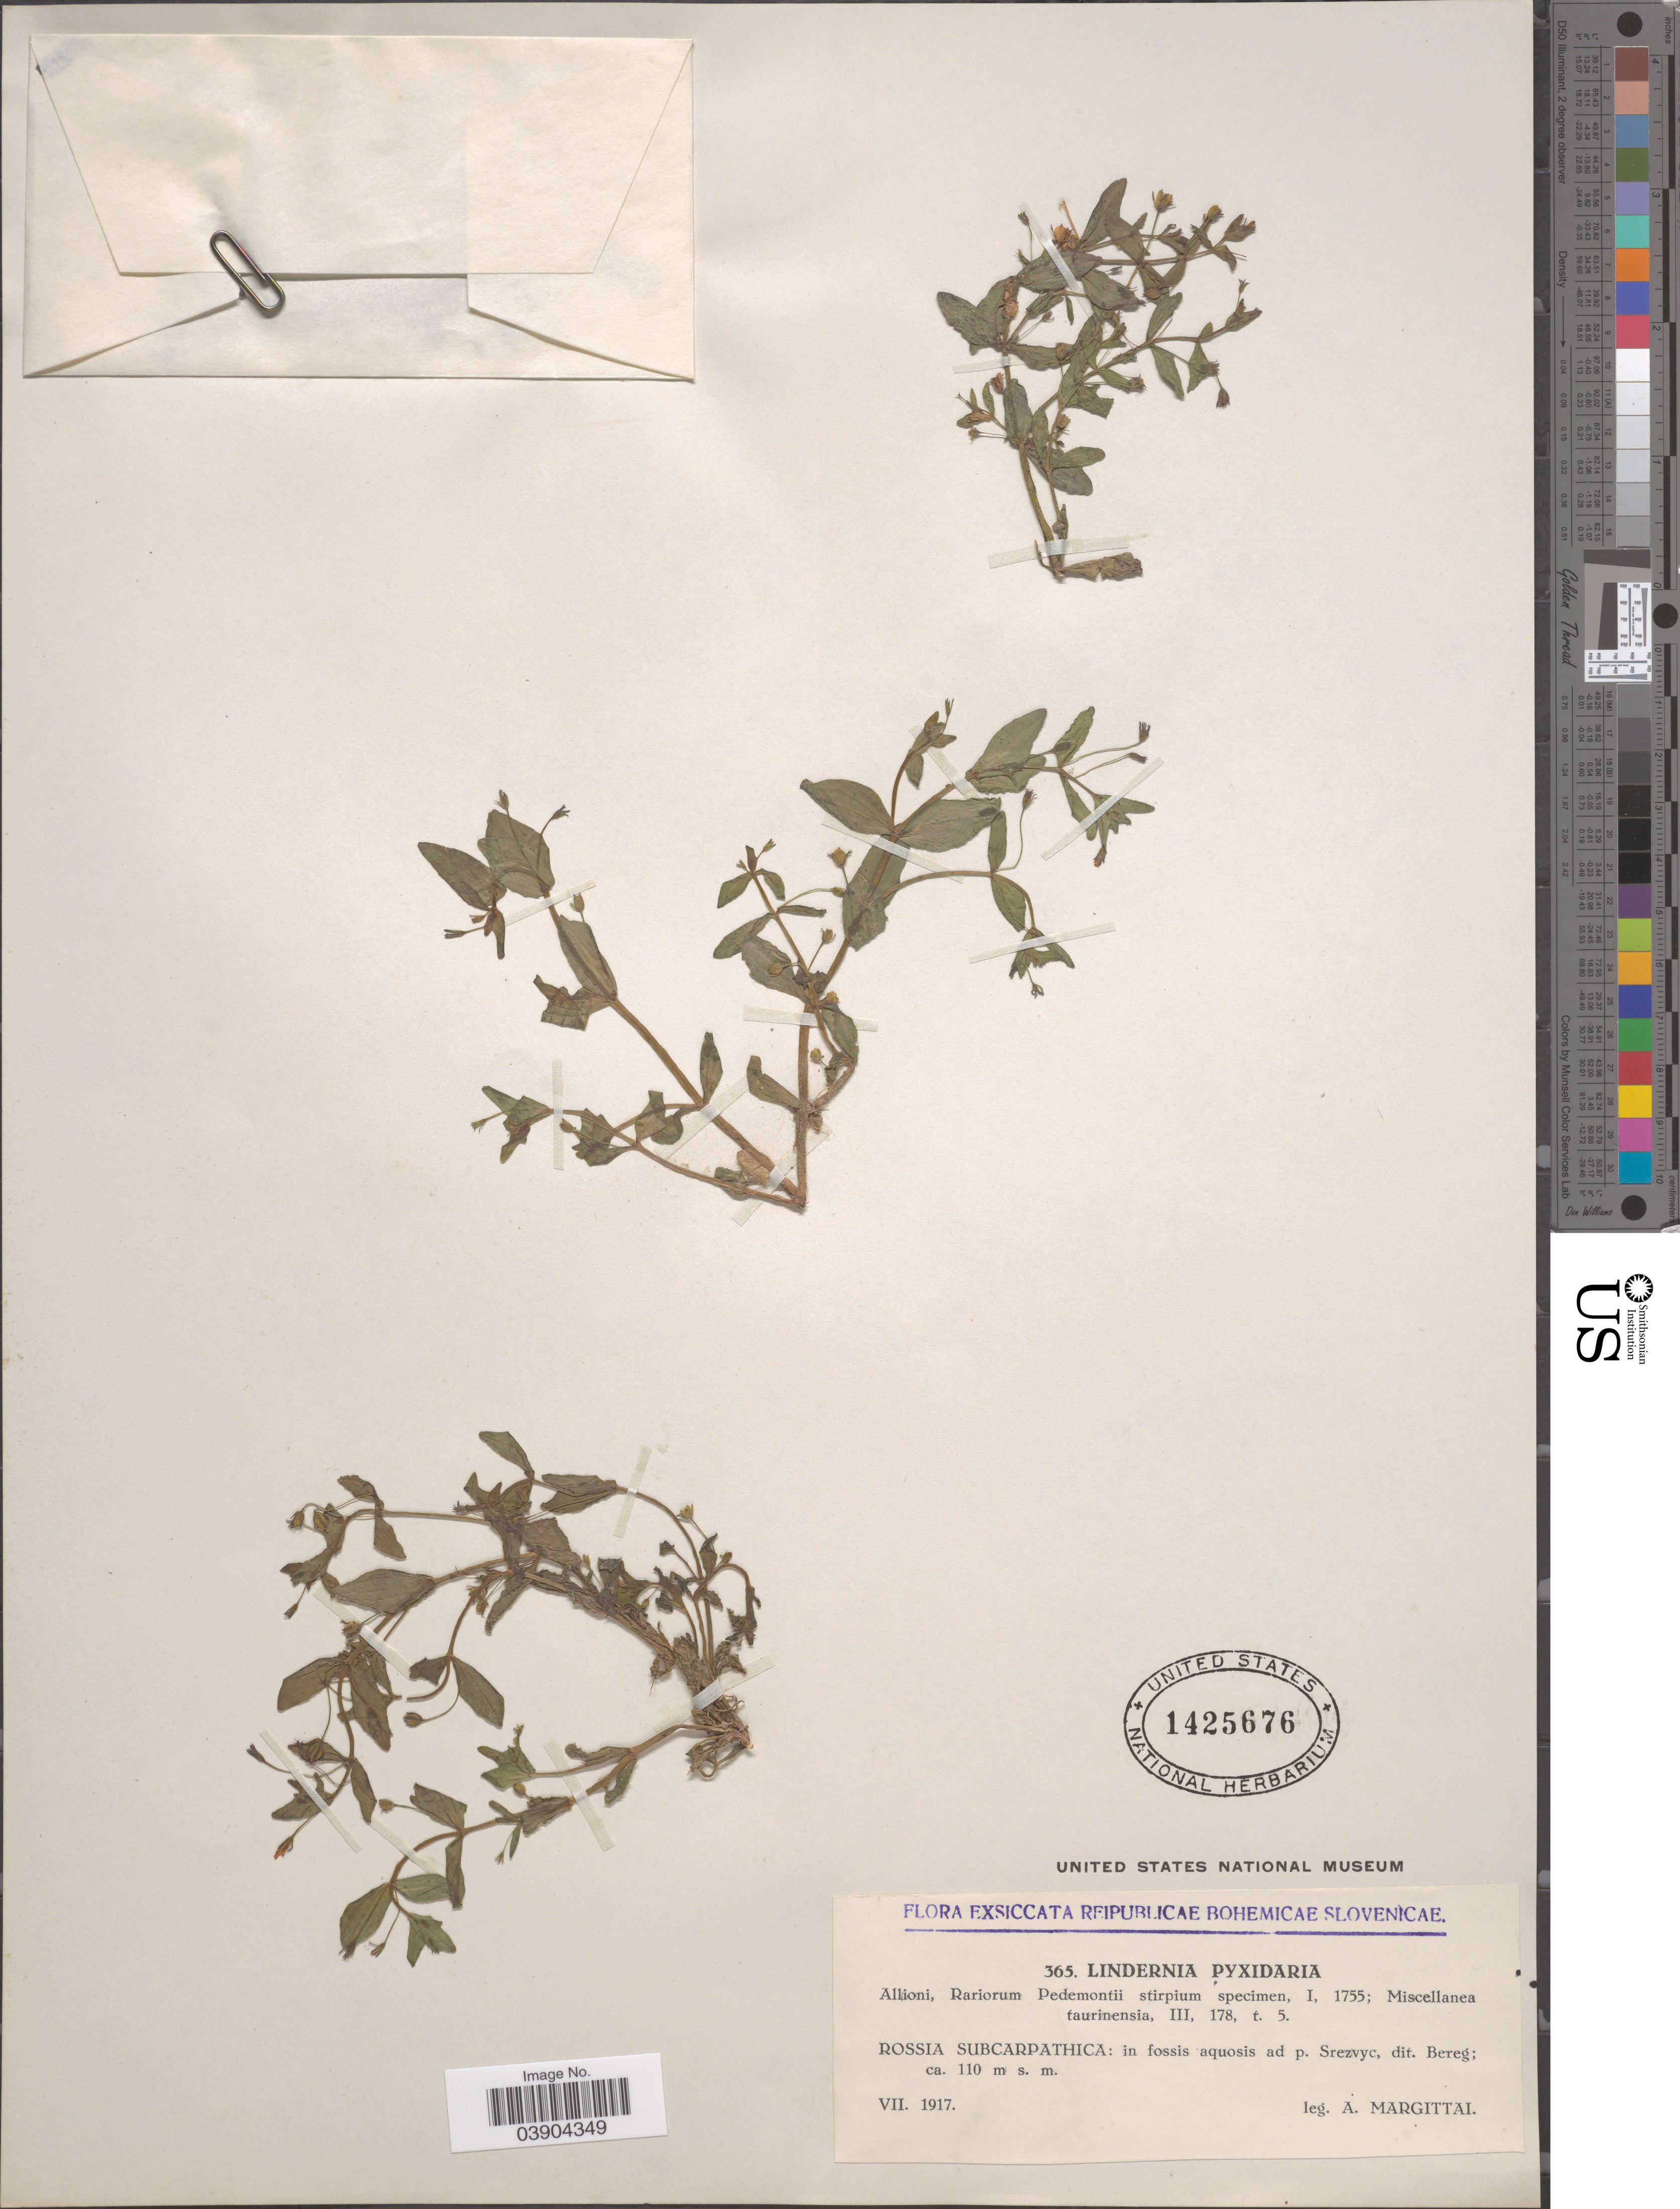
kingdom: Plantae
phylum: Tracheophyta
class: Magnoliopsida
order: Lamiales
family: Linderniaceae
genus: Lindernia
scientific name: Lindernia pyxidaria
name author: All.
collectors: A. Margittai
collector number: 365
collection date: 1917-07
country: Hungary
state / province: Szabolcs-Szatmár-Bereg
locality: Reipublicae Bohemicae Slovenicae. Rossia Subcarpathica: in fossis aquosis ad p. Srezvyc, dit. Bereg.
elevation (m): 110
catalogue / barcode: US 1425676